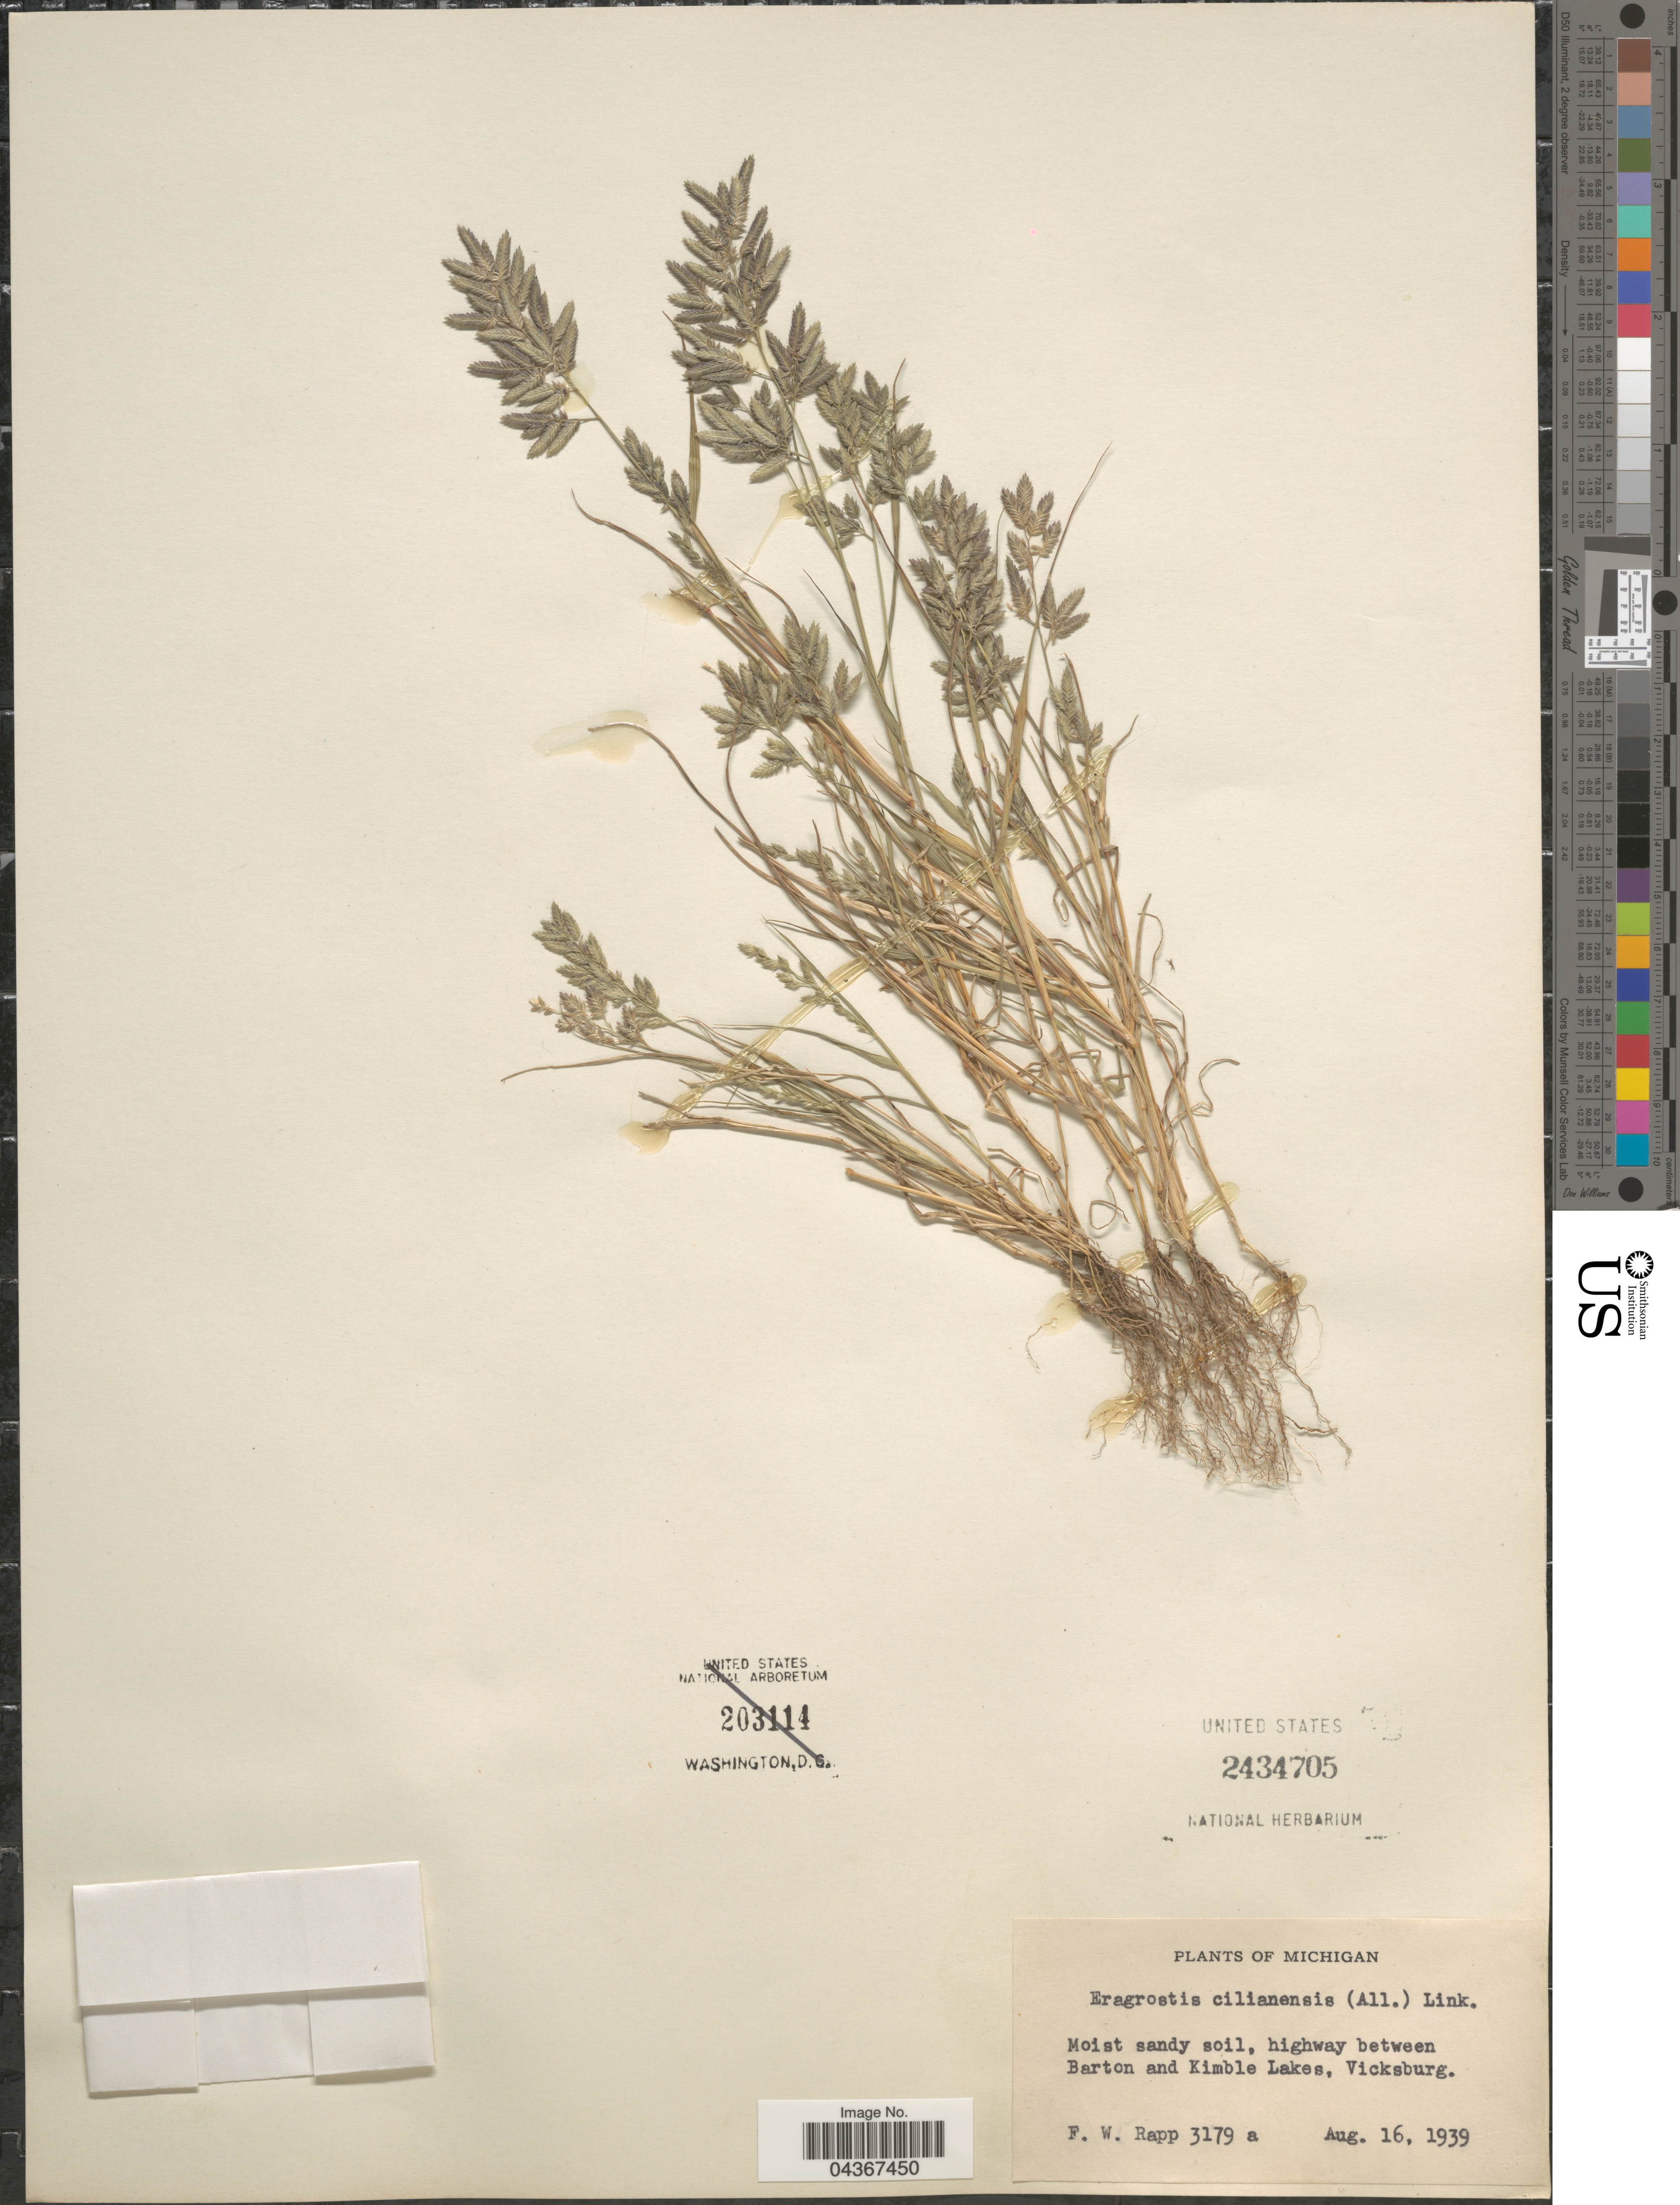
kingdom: Plantae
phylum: Tracheophyta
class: Liliopsida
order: Poales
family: Poaceae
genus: Eragrostis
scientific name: Eragrostis cilianensis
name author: (Bellardi) Vignolo ex Janch.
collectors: F. Rapp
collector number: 3179a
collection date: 1939-08-16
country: United States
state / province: Michigan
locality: Moist sandy soil, highway between Barton and Kimble Lakes, Vicksburg.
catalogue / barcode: US 2434705